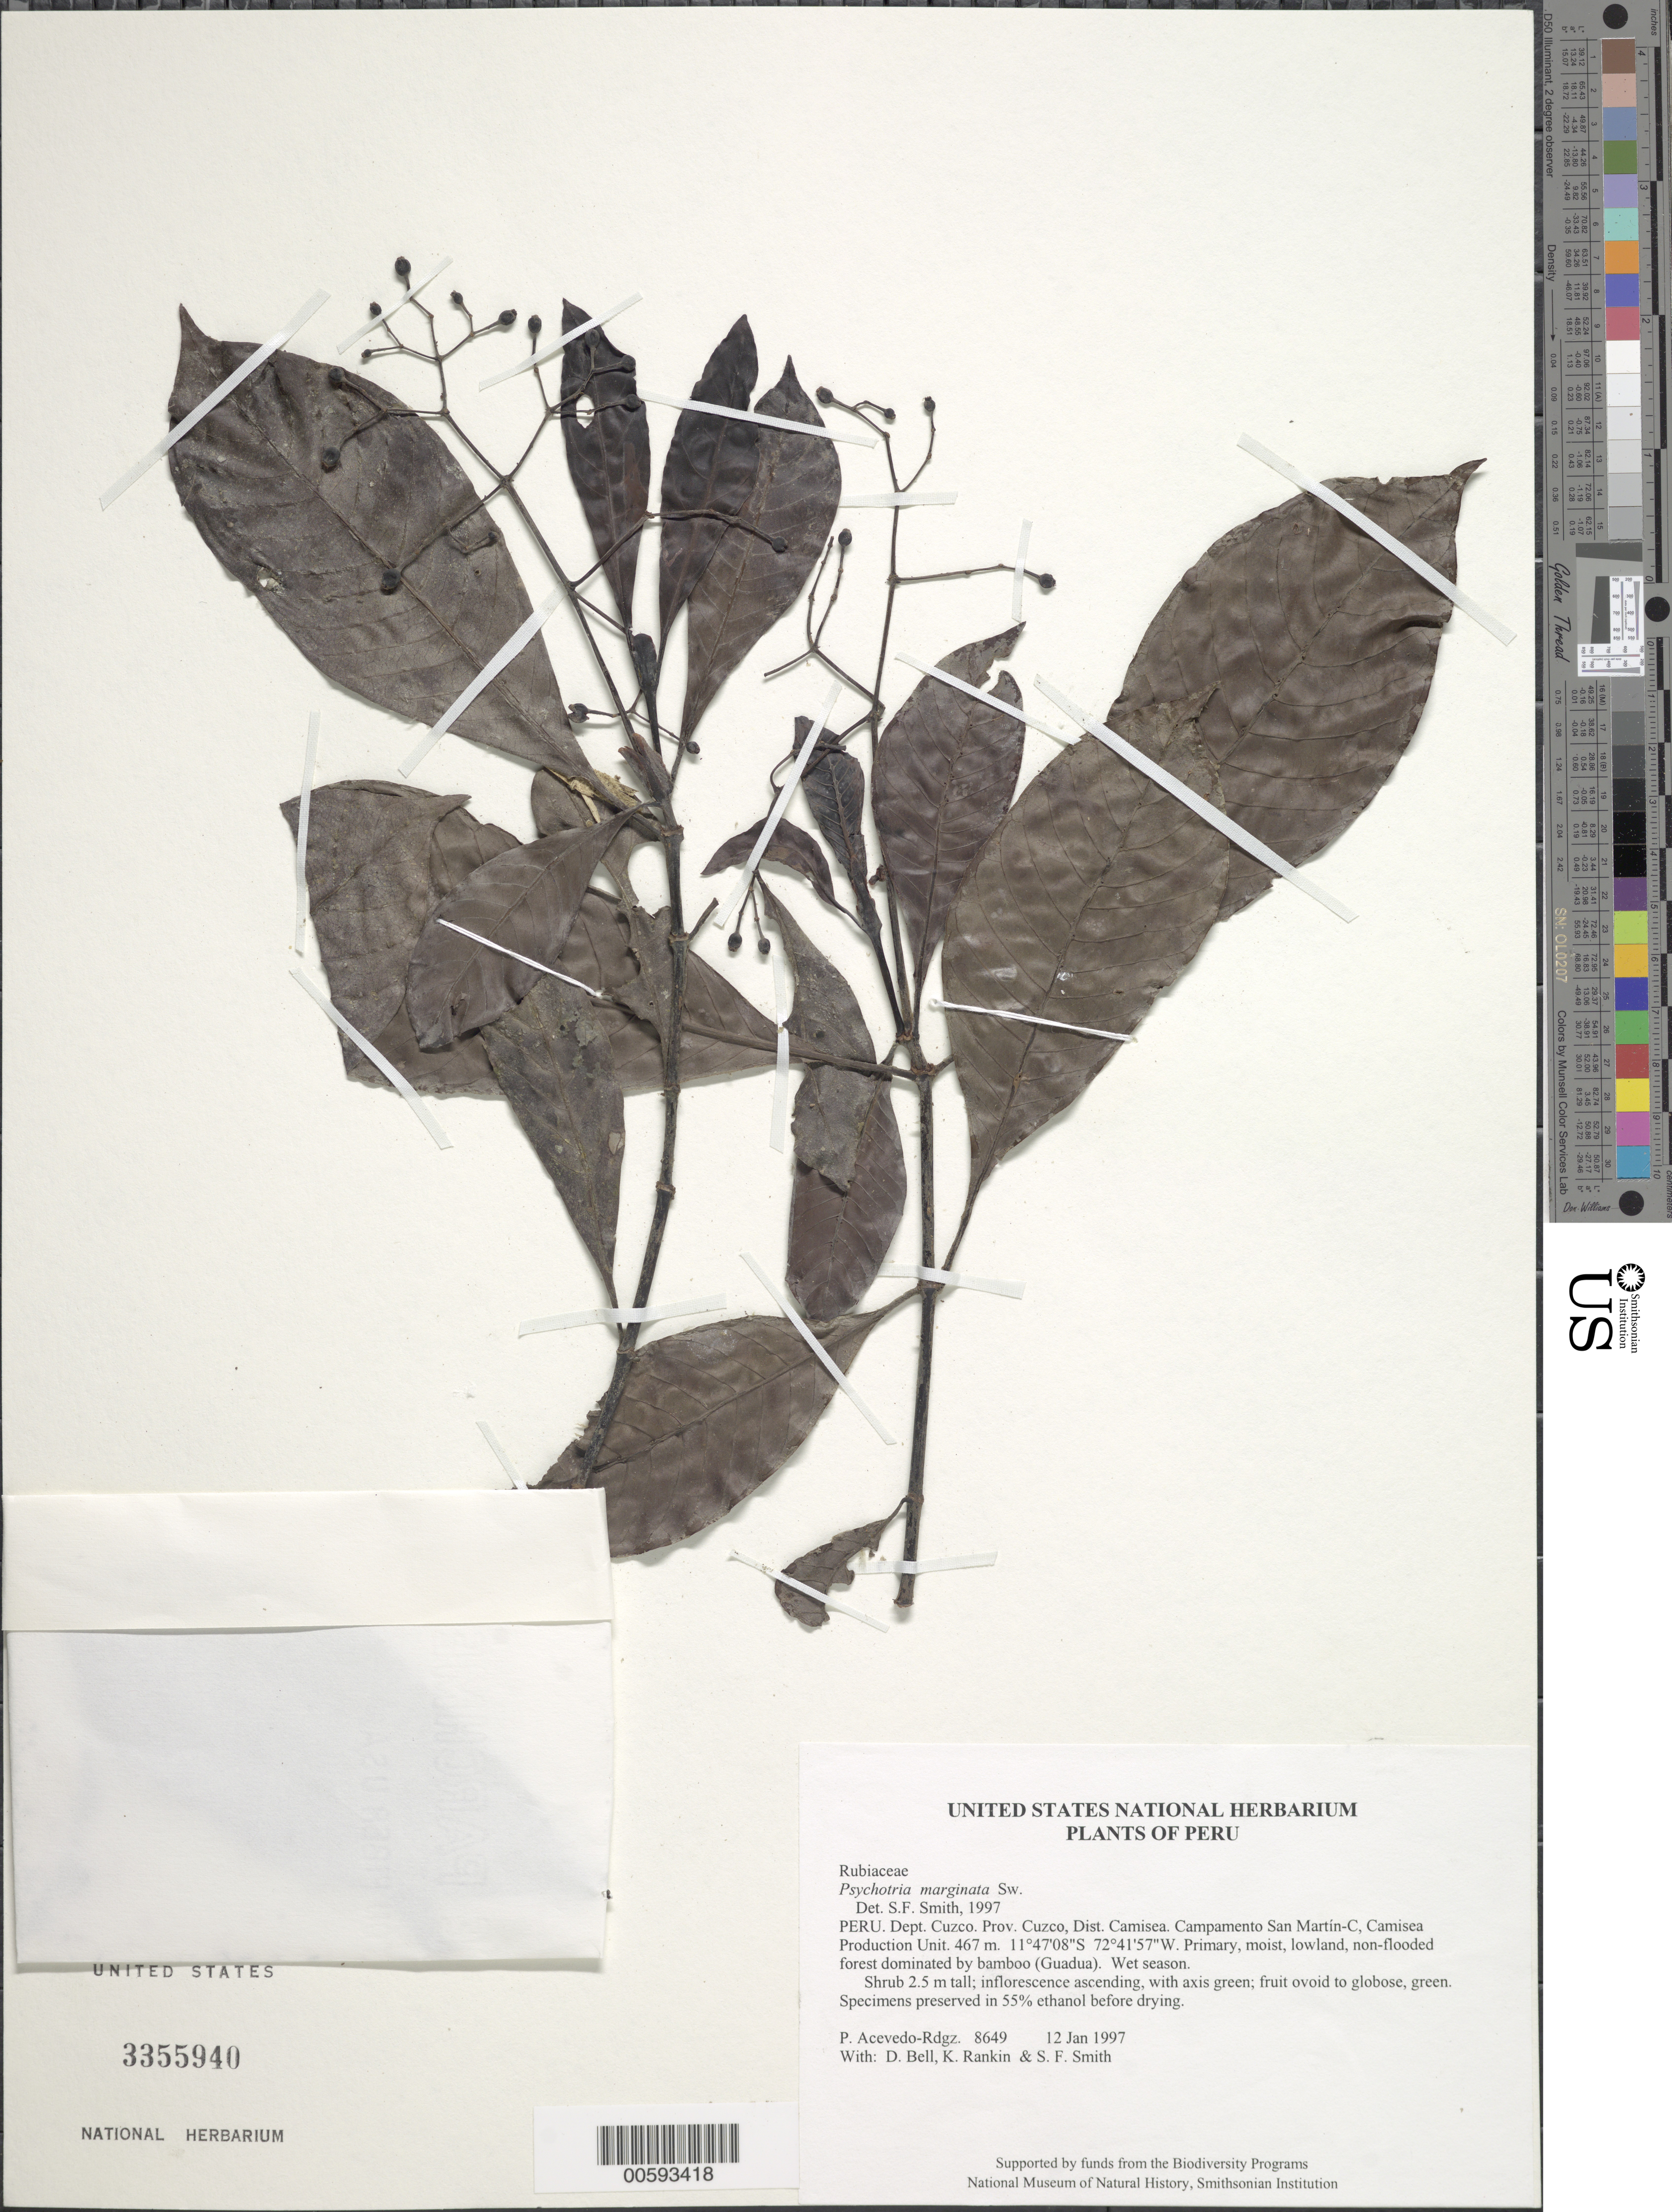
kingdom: Plantae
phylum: Tracheophyta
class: Magnoliopsida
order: Gentianales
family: Rubiaceae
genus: Psychotria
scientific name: Psychotria marginata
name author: Sw.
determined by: Smith, Stephen F., (US), NMNH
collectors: P. Acevedo-Rodr., D. A. Bell, K. B. Rankin & S.F. Smith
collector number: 8649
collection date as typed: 12 Jan 1997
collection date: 1997-01-12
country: Peru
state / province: Cusco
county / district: Cusco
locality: Districto Camisea, Campamento San Martín-C, Camisea Production Unit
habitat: Primary, moist, lowland, non-flooded forest dominated by bamboo (Guadua). Wet season.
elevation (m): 467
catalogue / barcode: US 3355940